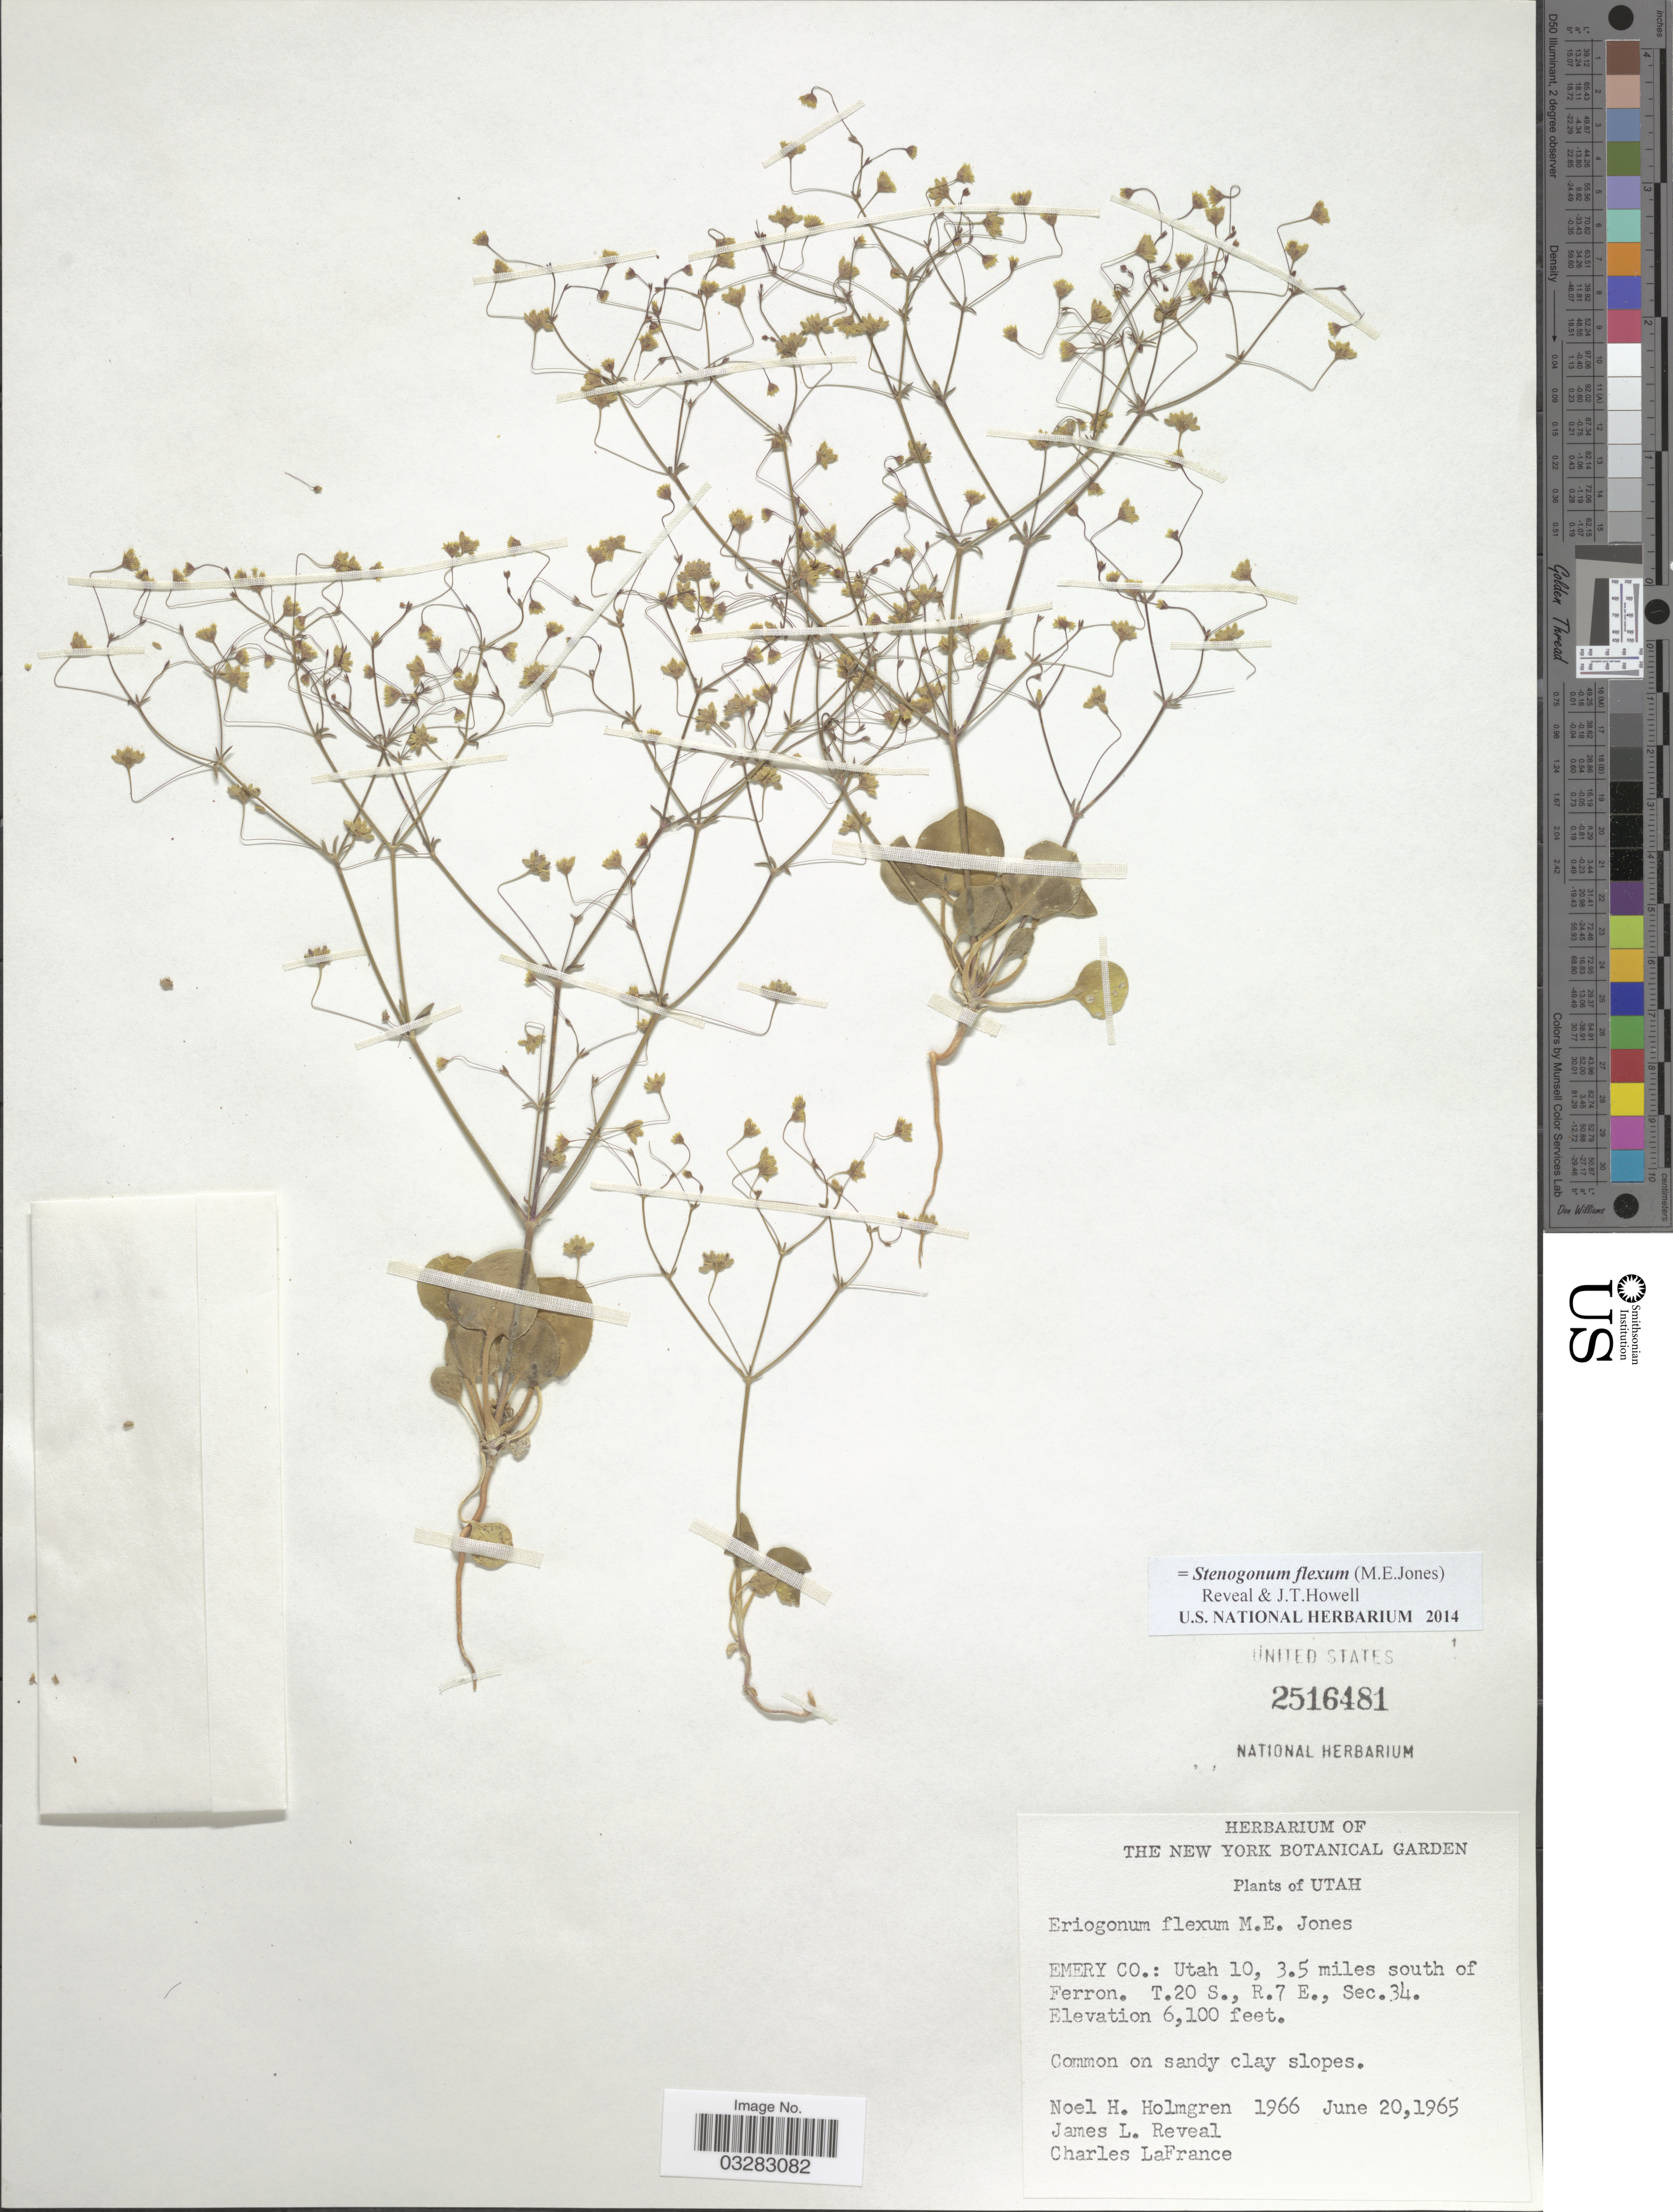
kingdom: Plantae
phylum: Tracheophyta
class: Magnoliopsida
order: Caryophyllales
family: Polygonaceae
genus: Stenogonum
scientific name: Stenogonum flexum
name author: (M.E. Jones) Reveal & J.T. Howell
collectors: N. H. Holmgren, J. L. Reveal & C. France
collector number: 1966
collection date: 1965-06-20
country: United States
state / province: Utah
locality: Emery Co.: Utah 10, 3.5 miles south of Ferron. T.20 S., R.7 E., Sec. 34.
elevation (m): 1859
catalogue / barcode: US 2516481